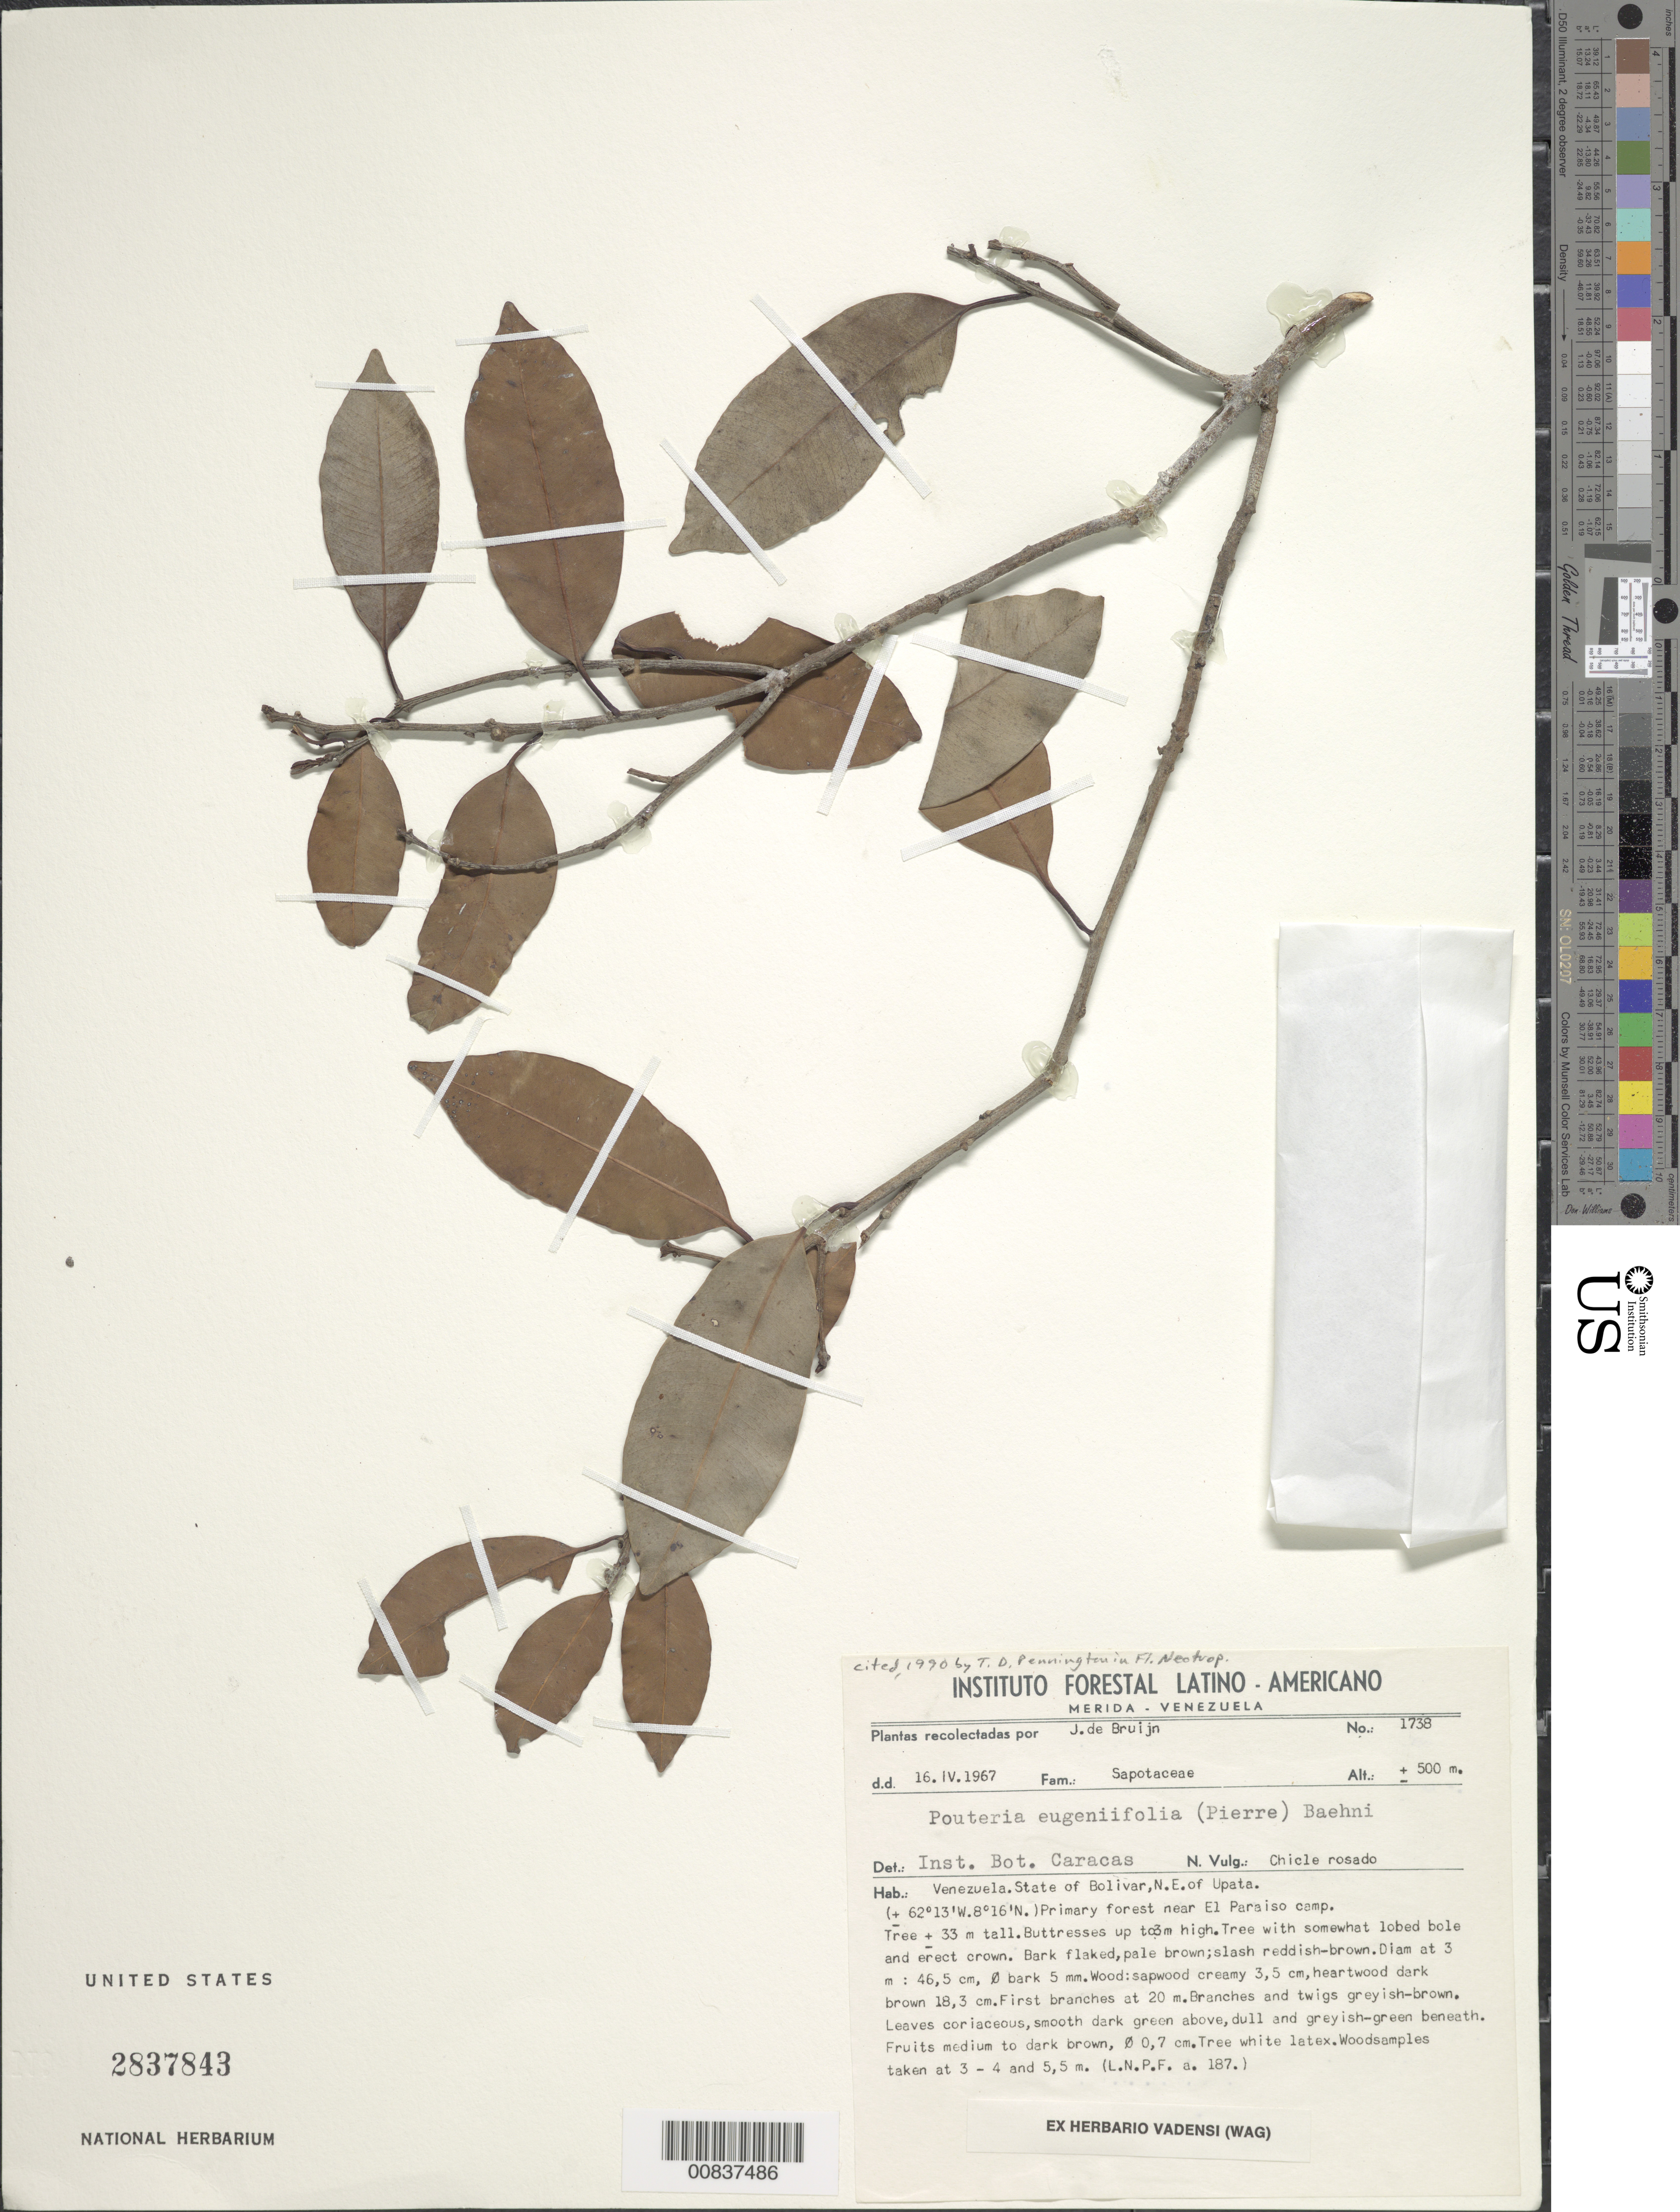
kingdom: Plantae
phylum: Tracheophyta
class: Magnoliopsida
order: Ericales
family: Sapotaceae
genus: Pouteria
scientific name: Pouteria eugeniifolia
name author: (Pierre) Baehni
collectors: J. Bruijn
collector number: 1738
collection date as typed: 16-Apr-67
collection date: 1967-04-16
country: Venezuela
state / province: Bolívar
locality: Upata, NE of, near El Paraiso camp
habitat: Primary forest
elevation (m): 500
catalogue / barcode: US 2837843